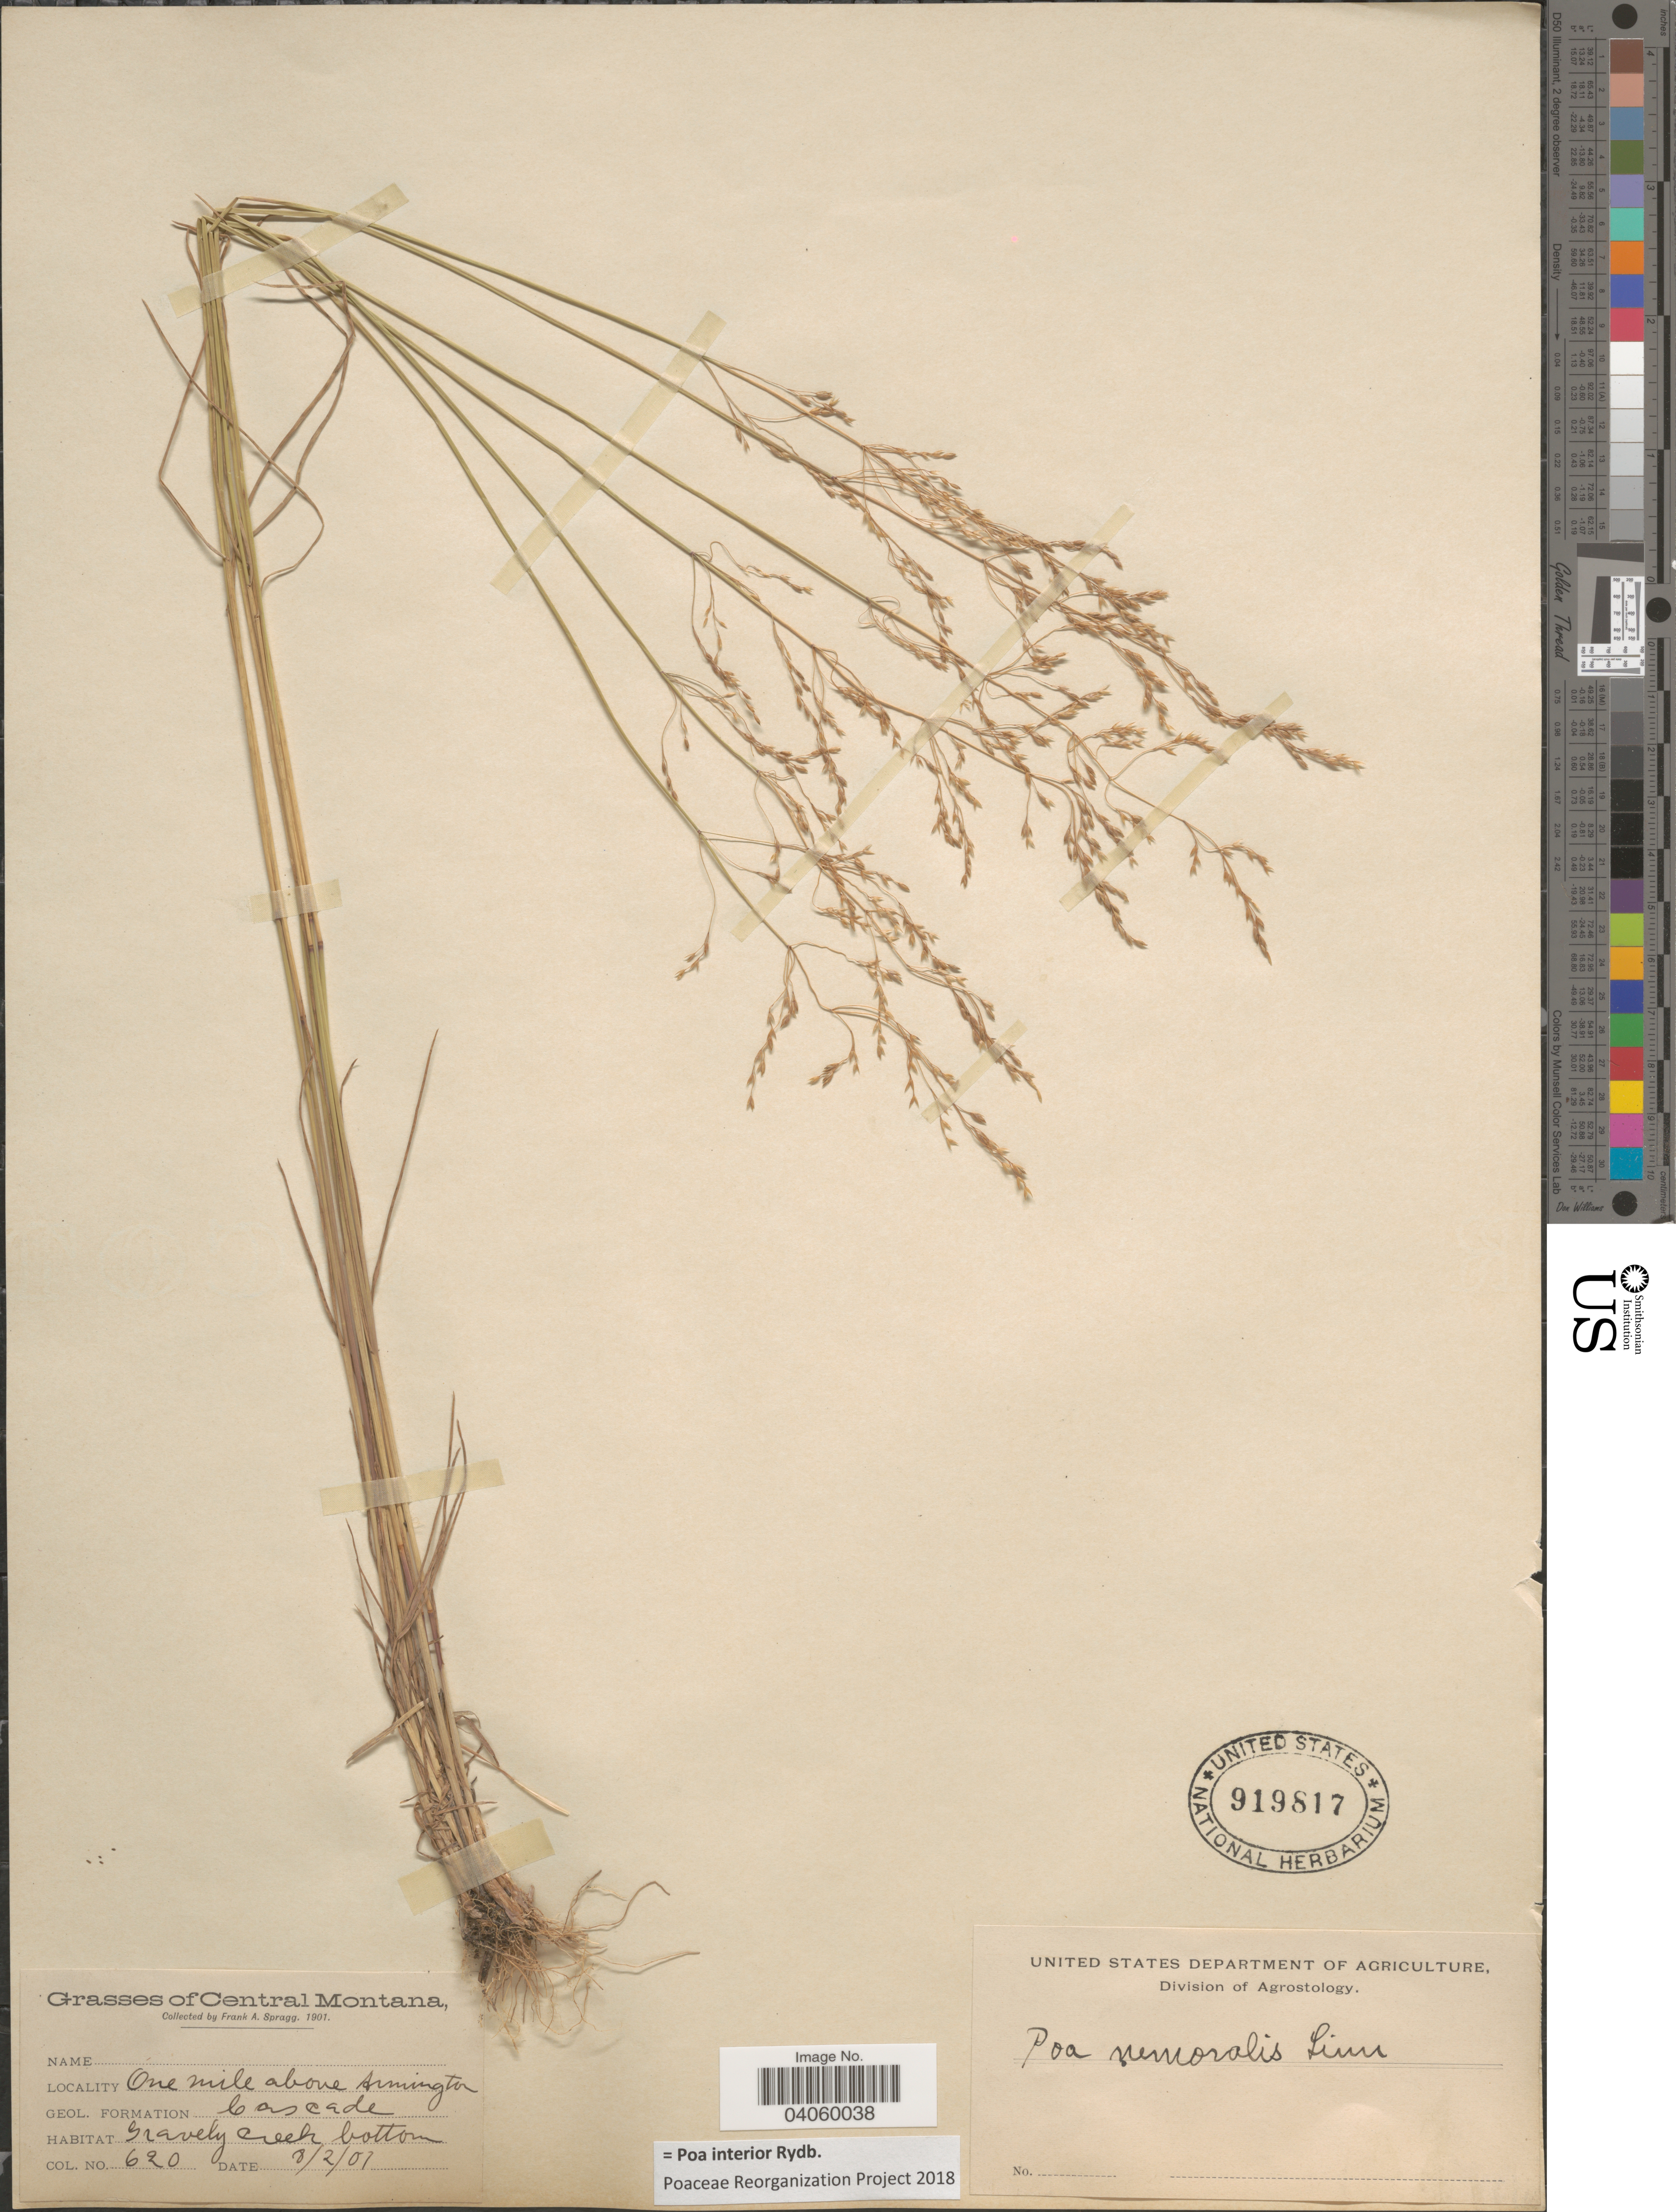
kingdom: Plantae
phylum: Tracheophyta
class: Liliopsida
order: Poales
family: Poaceae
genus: Poa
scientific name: Poa interior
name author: Rydb.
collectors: F. Spragg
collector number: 620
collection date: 1901-08-02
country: United States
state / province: Montana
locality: Central Montana. One Mile above Armington. Cascade.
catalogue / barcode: US 919817